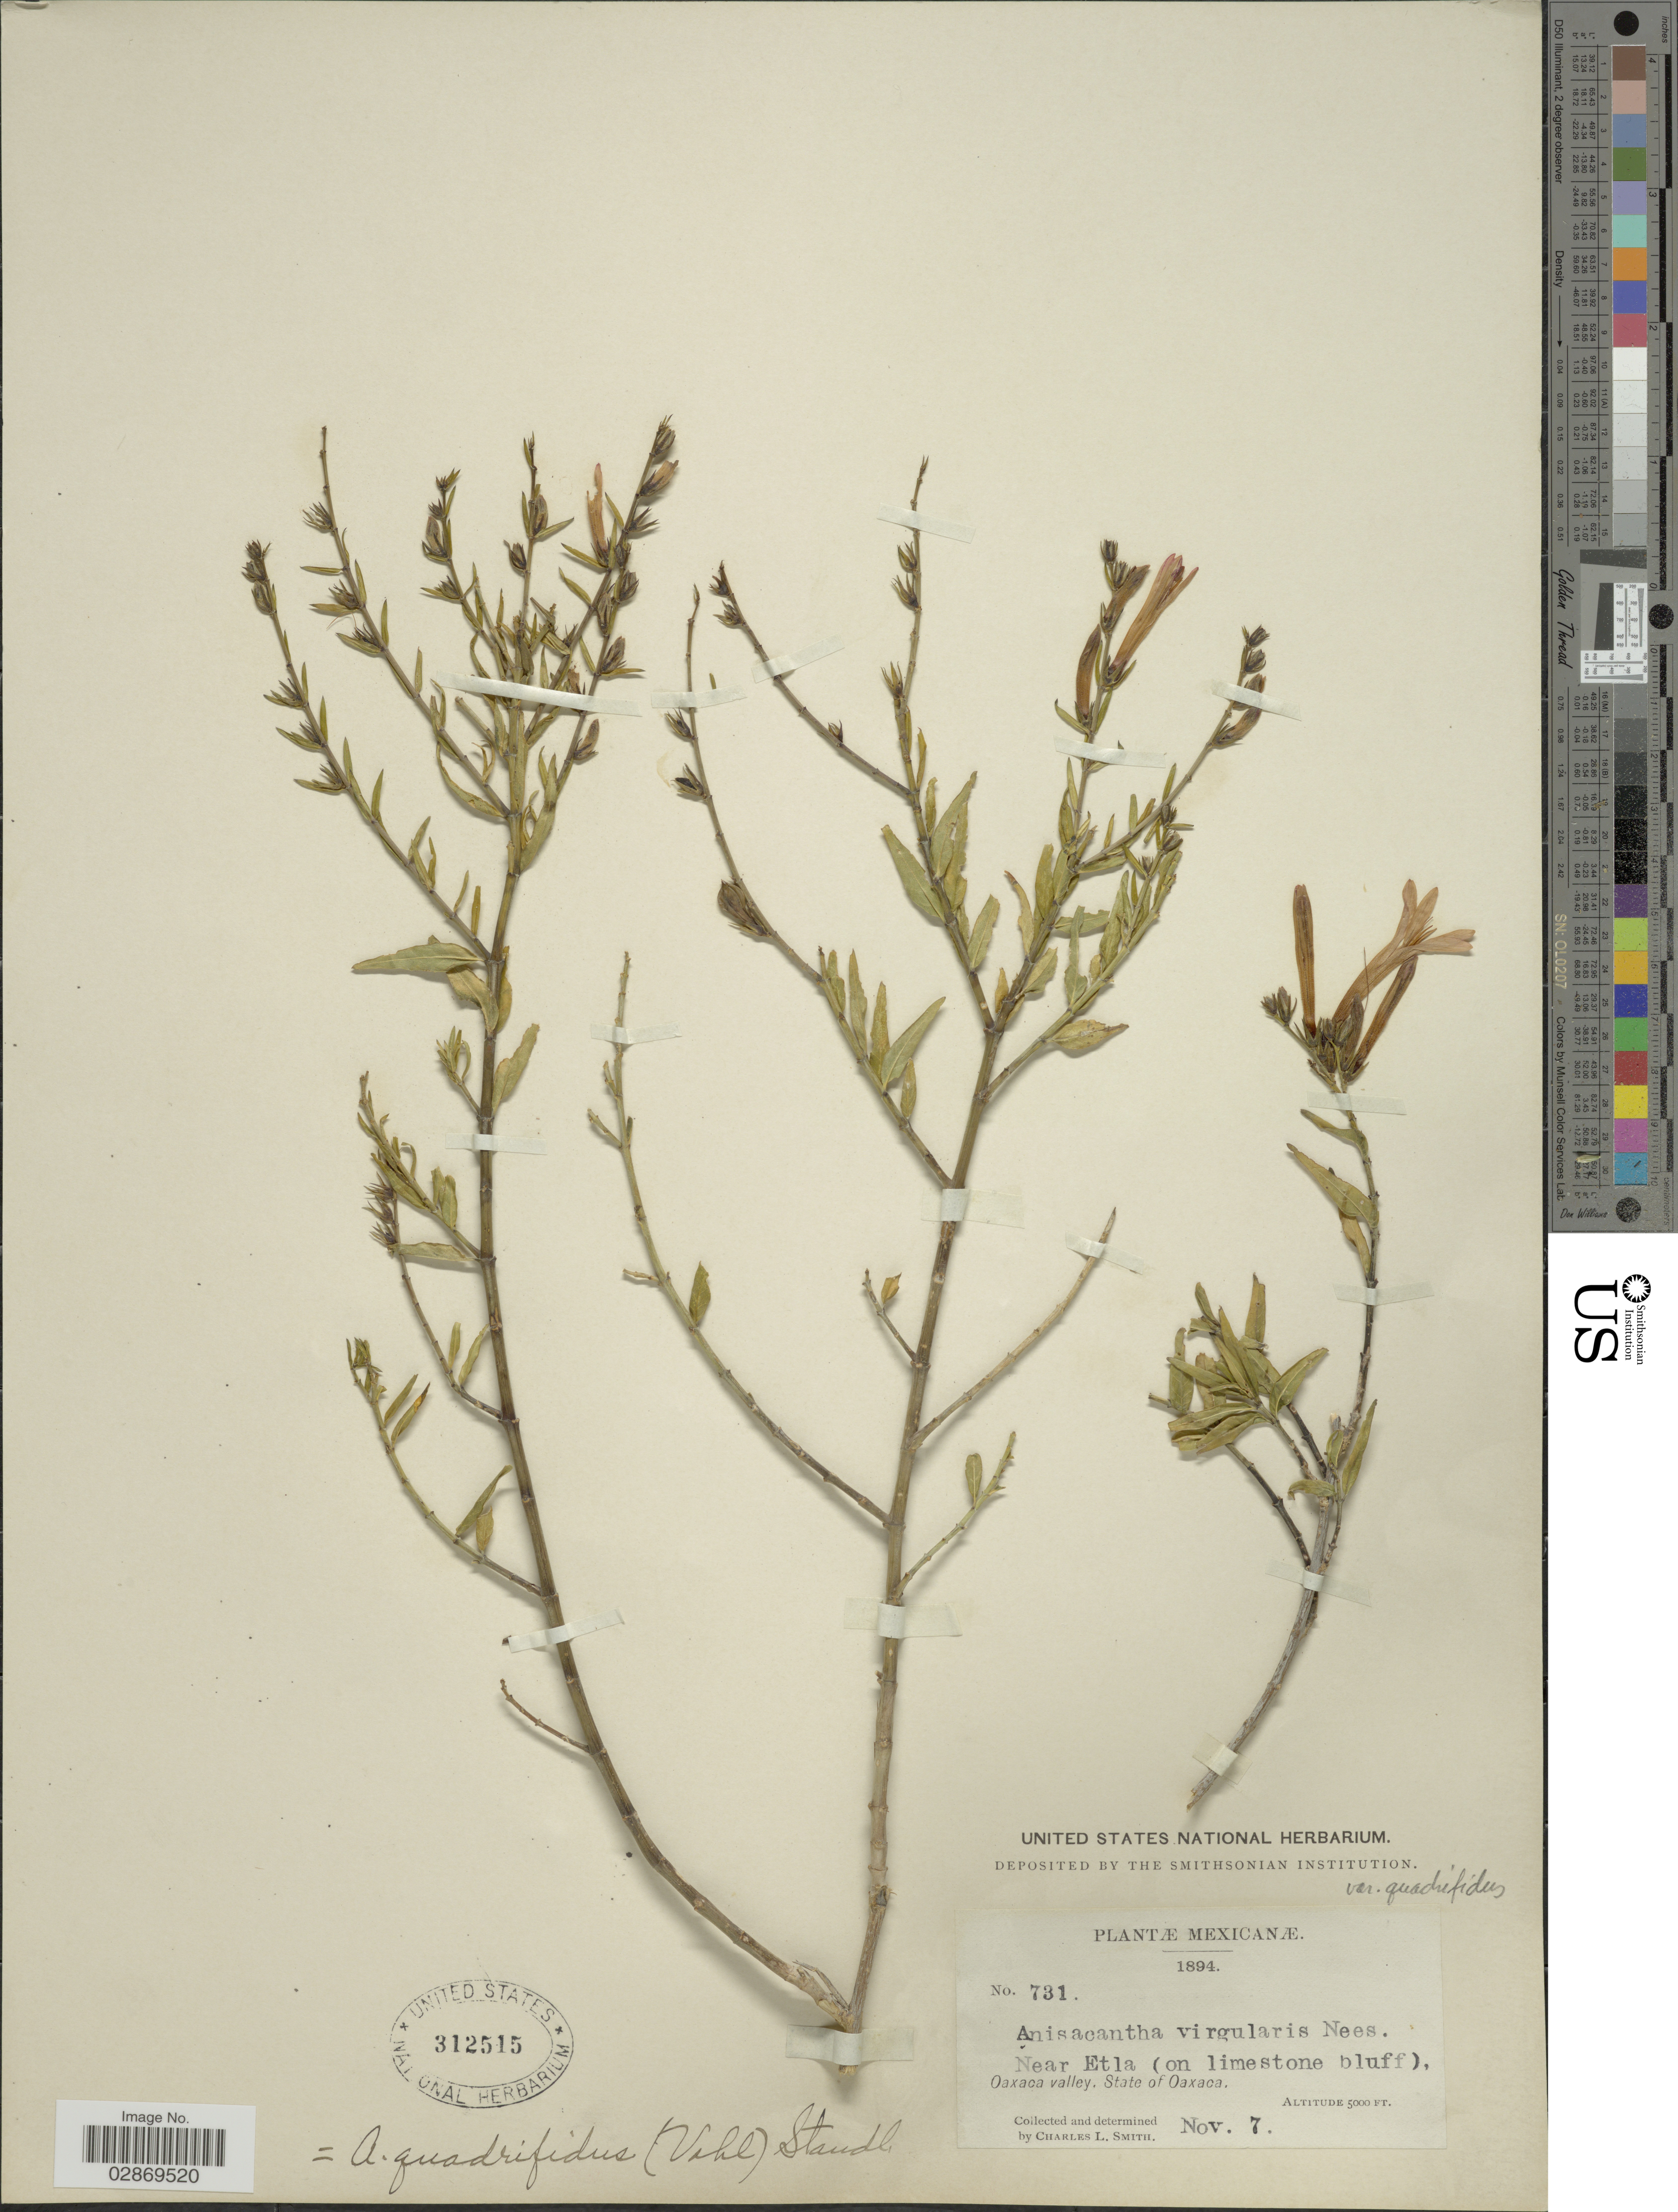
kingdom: Plantae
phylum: Tracheophyta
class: Magnoliopsida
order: Lamiales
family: Acanthaceae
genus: Anisacanthus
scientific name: Anisacanthus quadrifidus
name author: (Vahl) Nees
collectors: C. L. Smith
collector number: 731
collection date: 1894-11-07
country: Mexico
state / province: Oaxaca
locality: Near Etla (on limestone bluff) Oaxaca Valley.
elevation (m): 1524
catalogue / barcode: US 312515